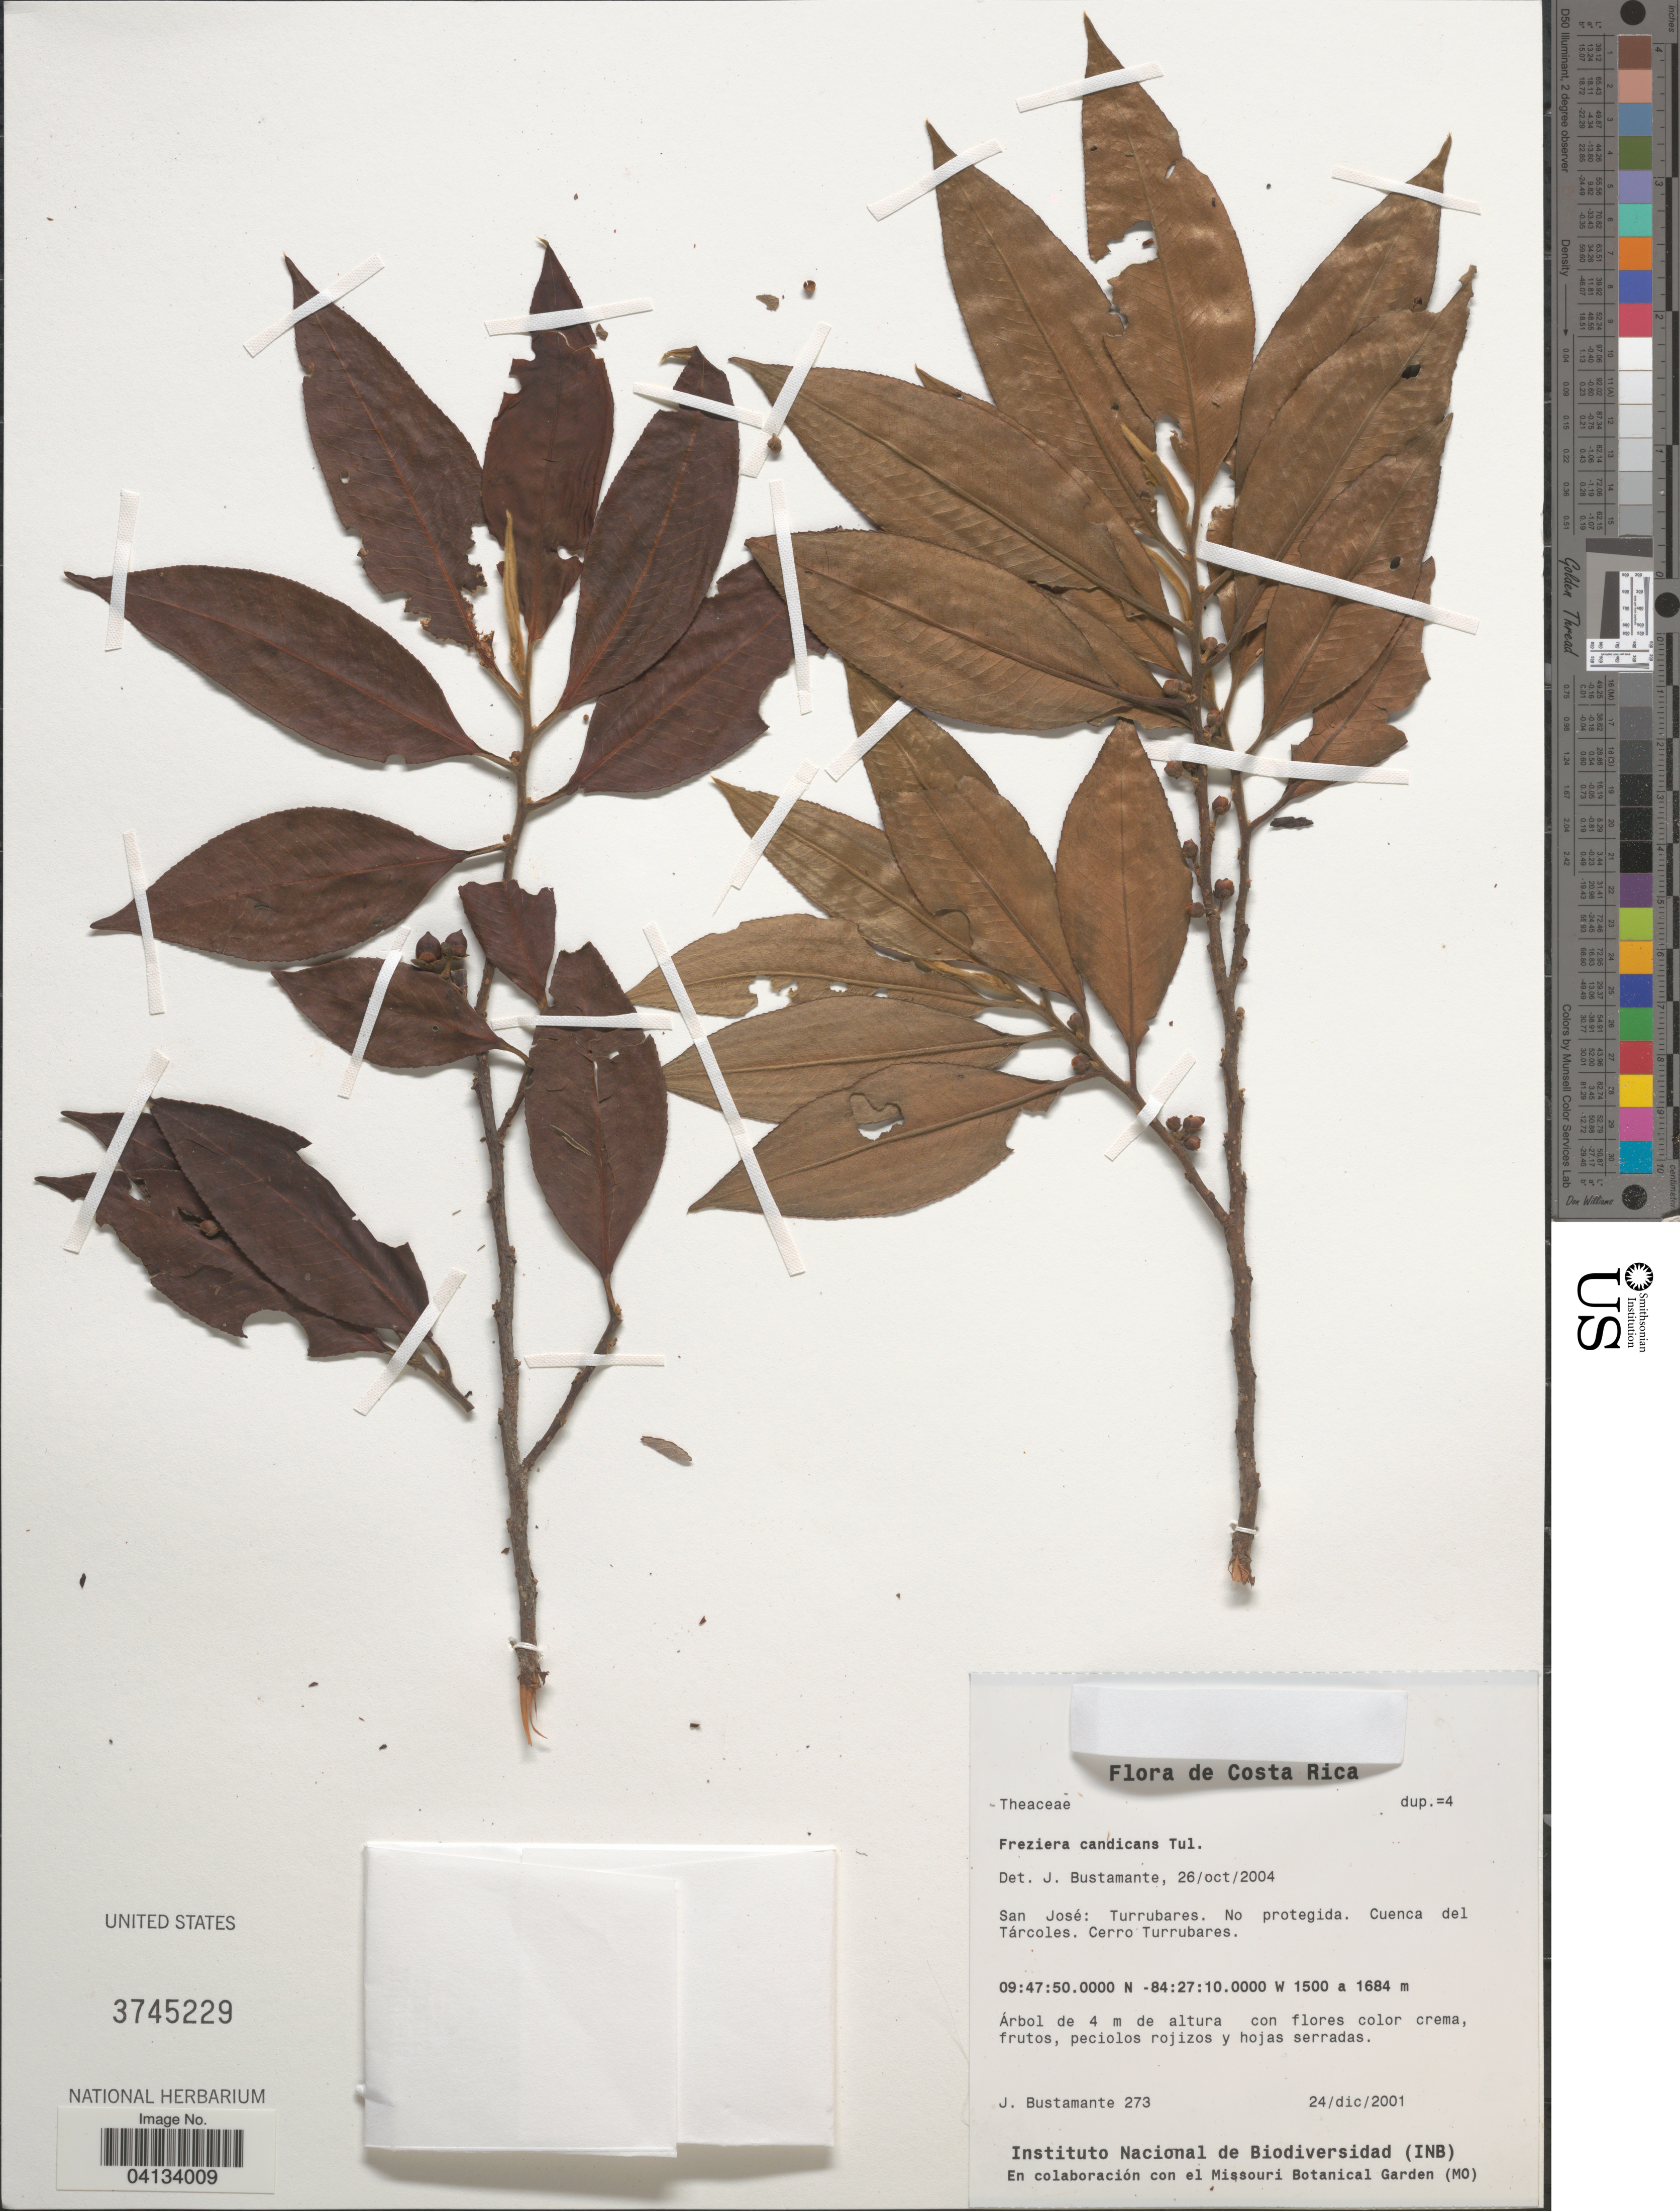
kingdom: Plantae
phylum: Tracheophyta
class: Magnoliopsida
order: Ericales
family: Pentaphylacaceae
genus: Freziera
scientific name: Freziera candicans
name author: Tul.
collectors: J. Bustamante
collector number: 273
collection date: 2001-12-24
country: Costa Rica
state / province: San José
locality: Turrubares. Cuenca del Tárcoles. Cerro Turrubares.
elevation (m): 1500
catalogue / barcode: US 3745229